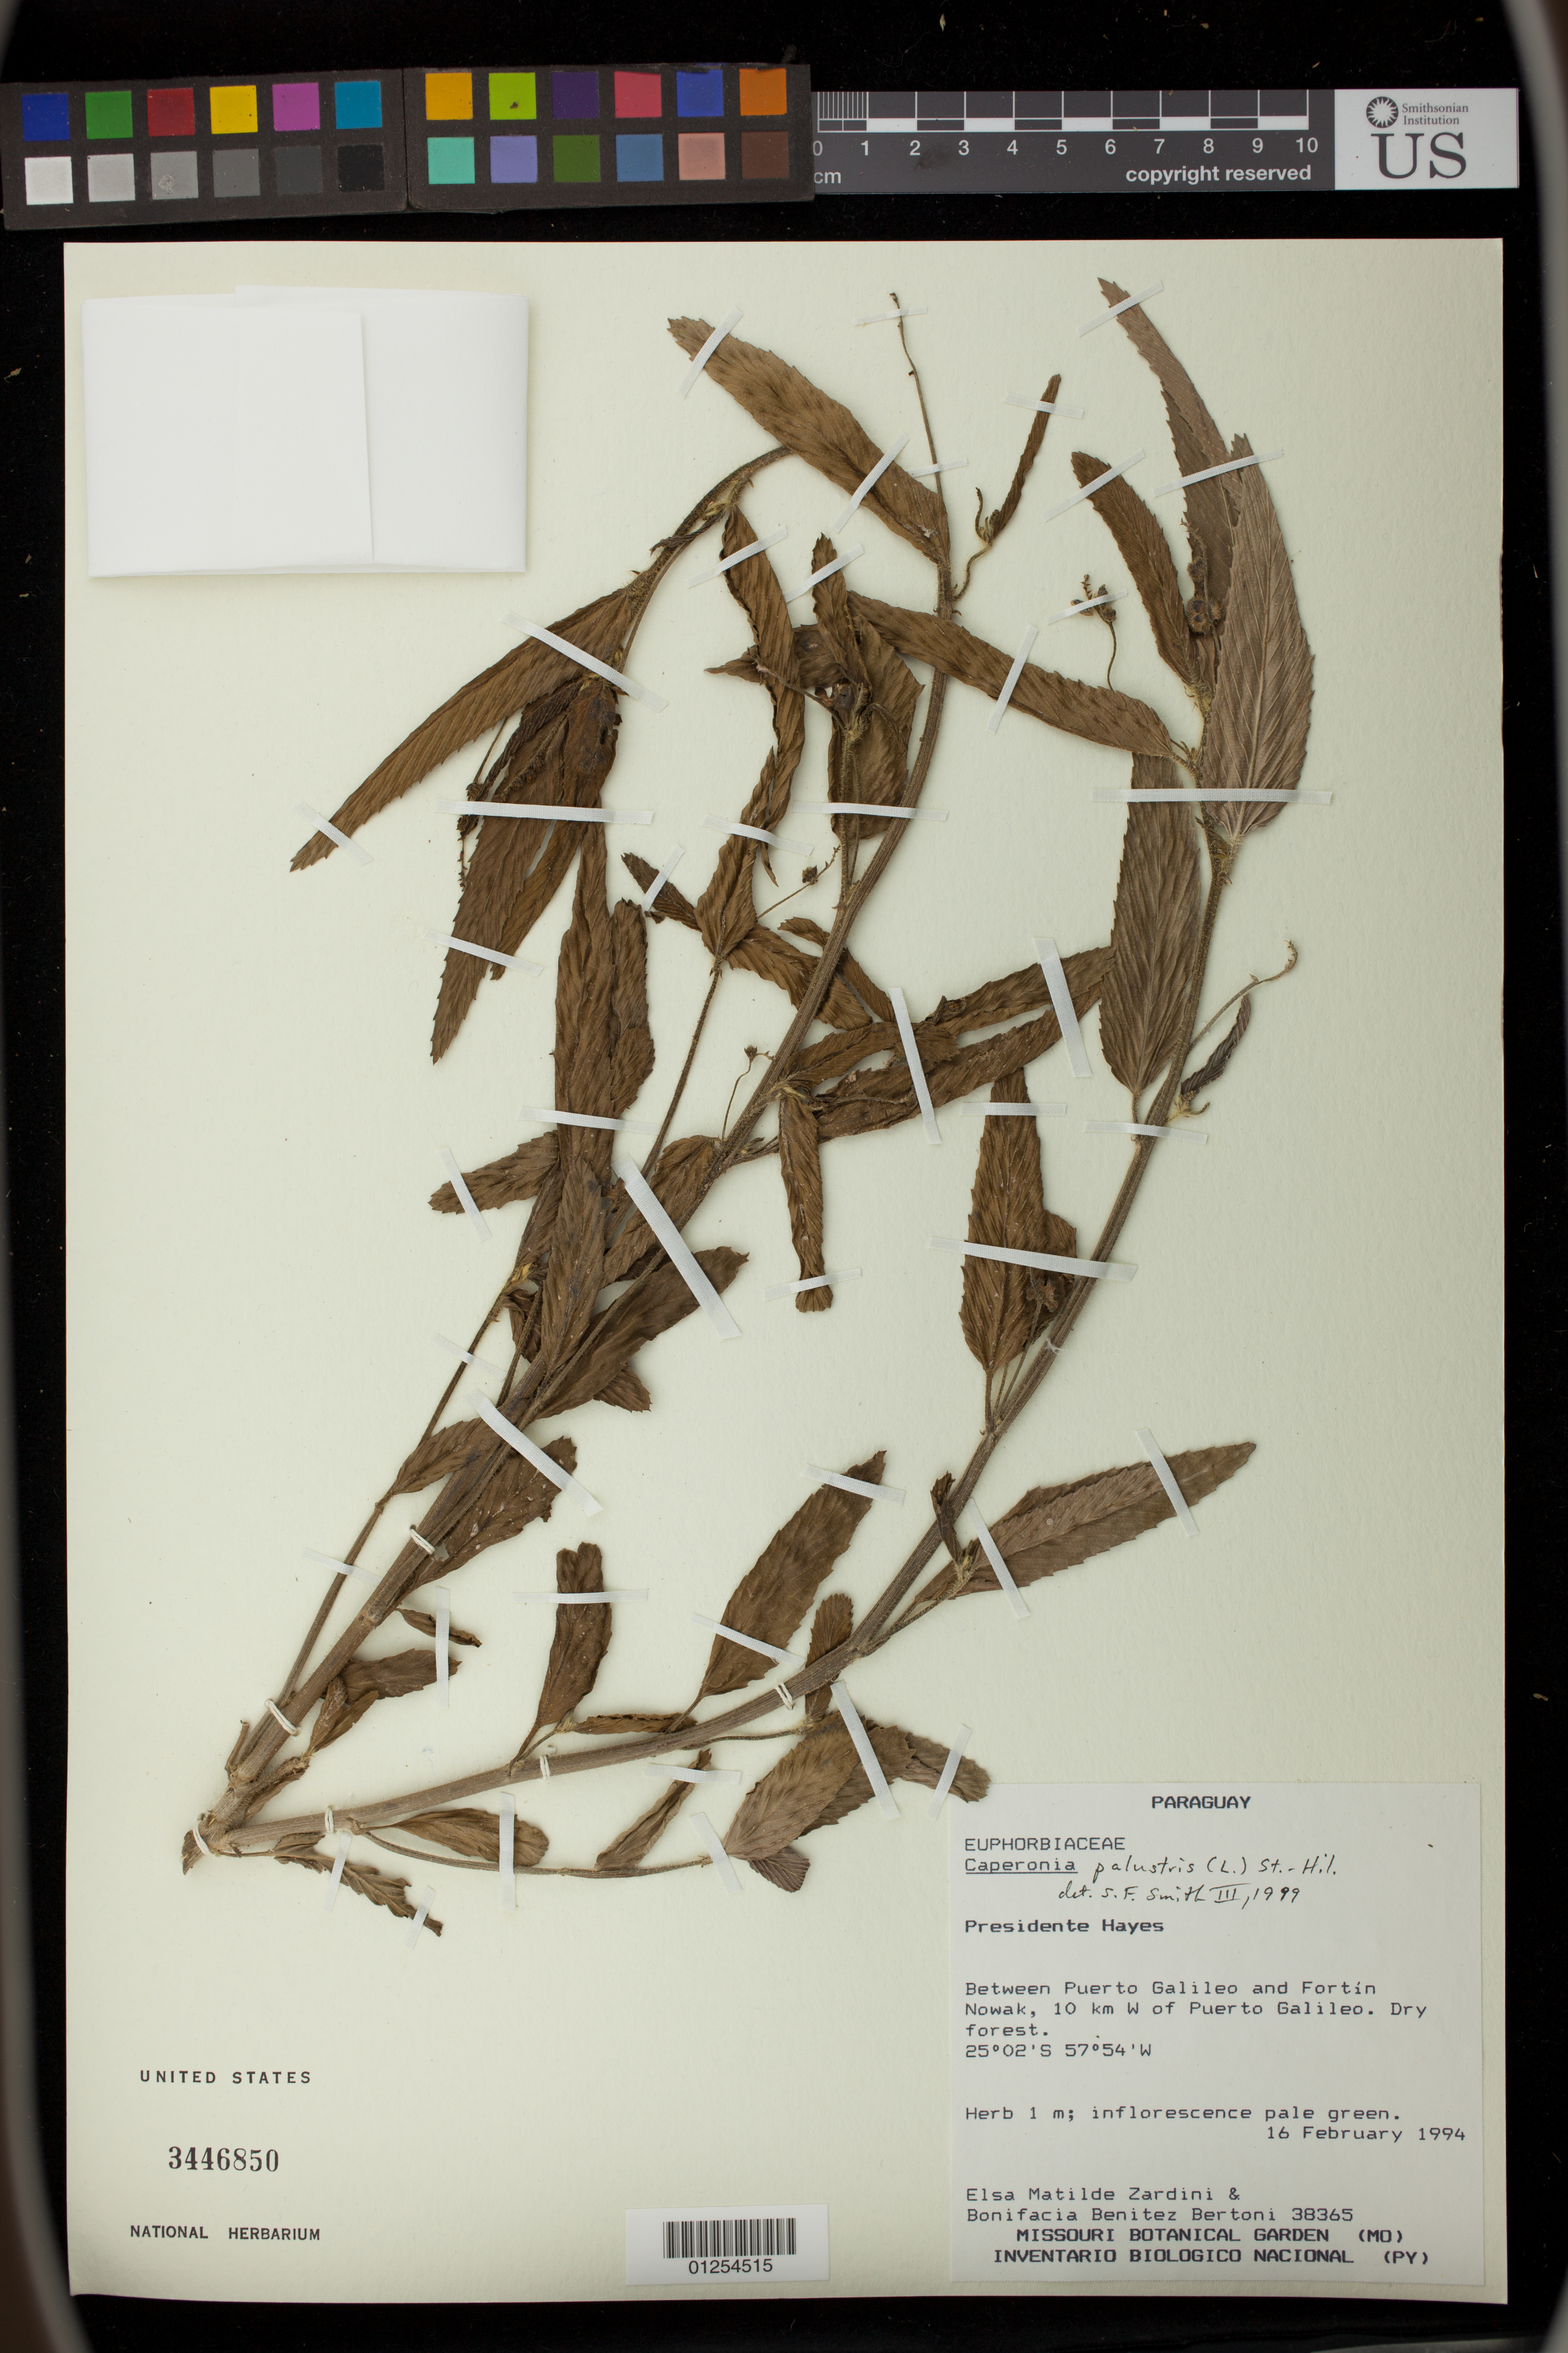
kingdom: Plantae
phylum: Tracheophyta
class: Magnoliopsida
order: Malpighiales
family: Euphorbiaceae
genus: Caperonia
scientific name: Caperonia heteropetala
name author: Didr.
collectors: E. M. Zardini & B. S. Bertoni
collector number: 38365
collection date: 1994-02-16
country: Paraguay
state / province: Presidente Hayes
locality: Between Puerto Galileo and Fortin Nowak, 10 km W of Puerto Galileo.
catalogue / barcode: US 3446850